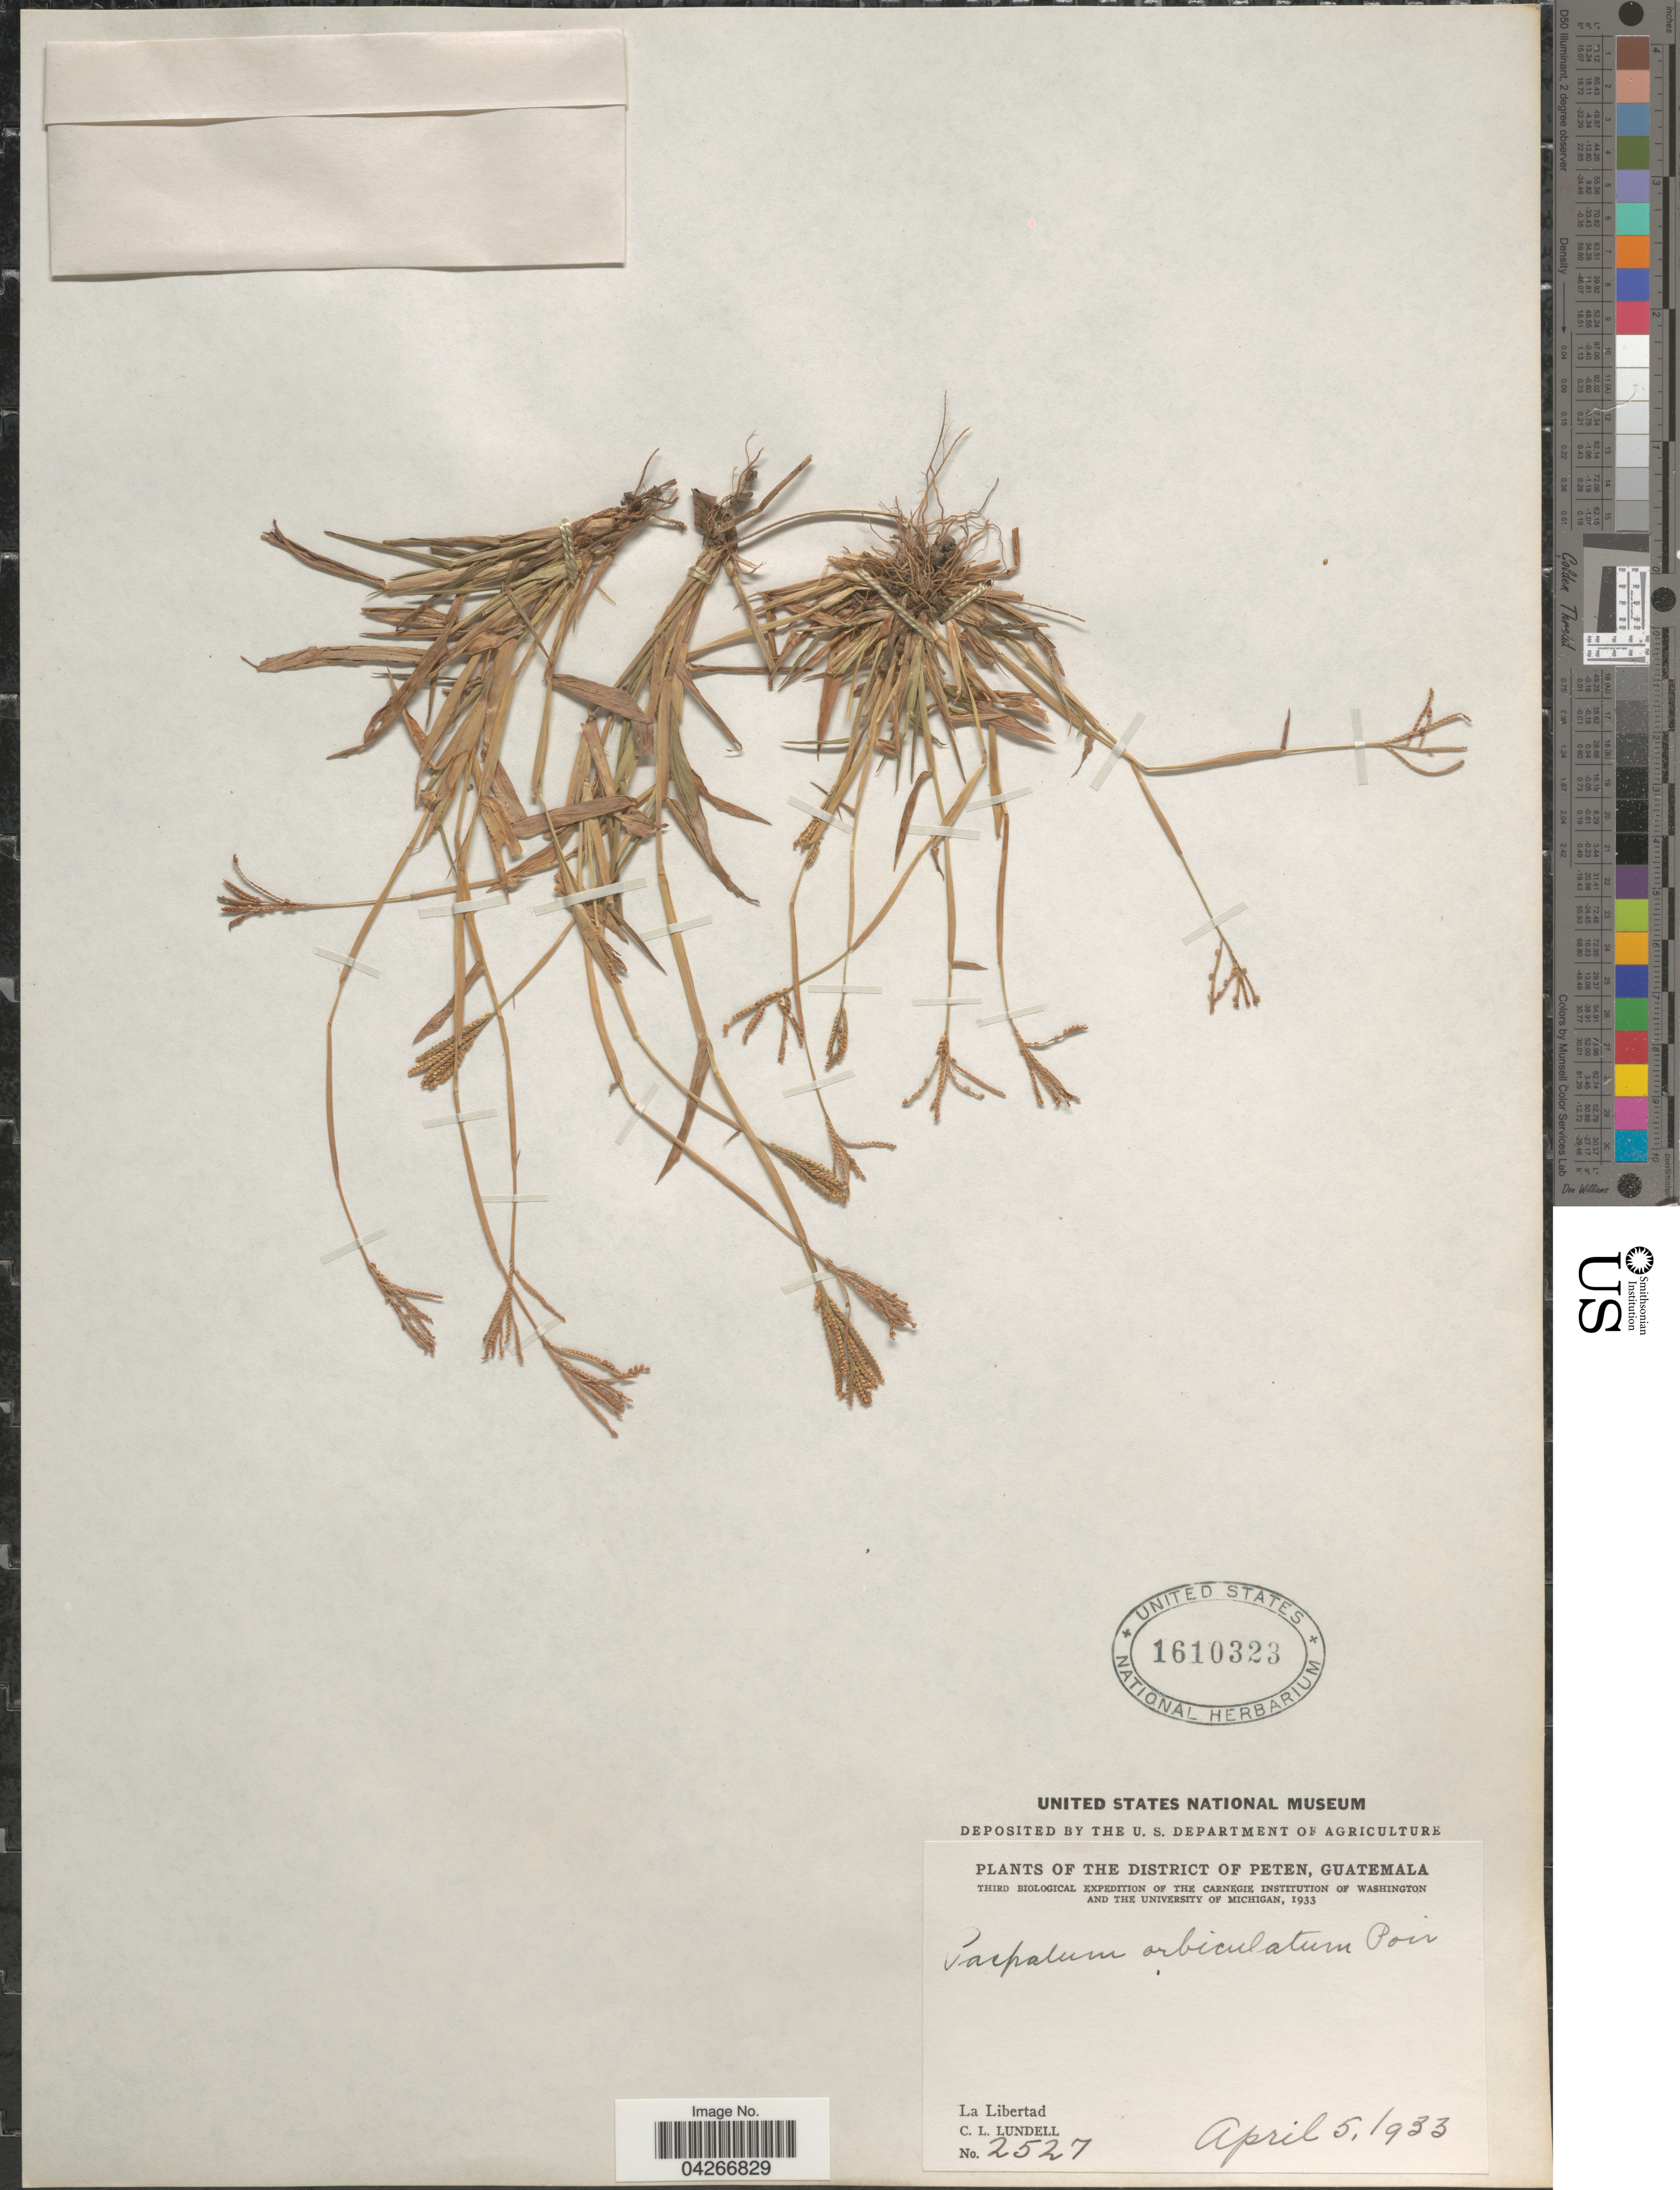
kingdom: Plantae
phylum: Tracheophyta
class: Liliopsida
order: Poales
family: Poaceae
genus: Paspalum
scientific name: Paspalum orbiculatum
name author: Poir. in Lam.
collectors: C. L. Lundell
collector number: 2527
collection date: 1933-04-05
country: Guatemala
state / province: El Peten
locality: The District of Peten. Third Biological Expedition of the Carnegie Institution of Washington and the University of Michigan, 1933. La Libertad.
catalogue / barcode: US 1610323